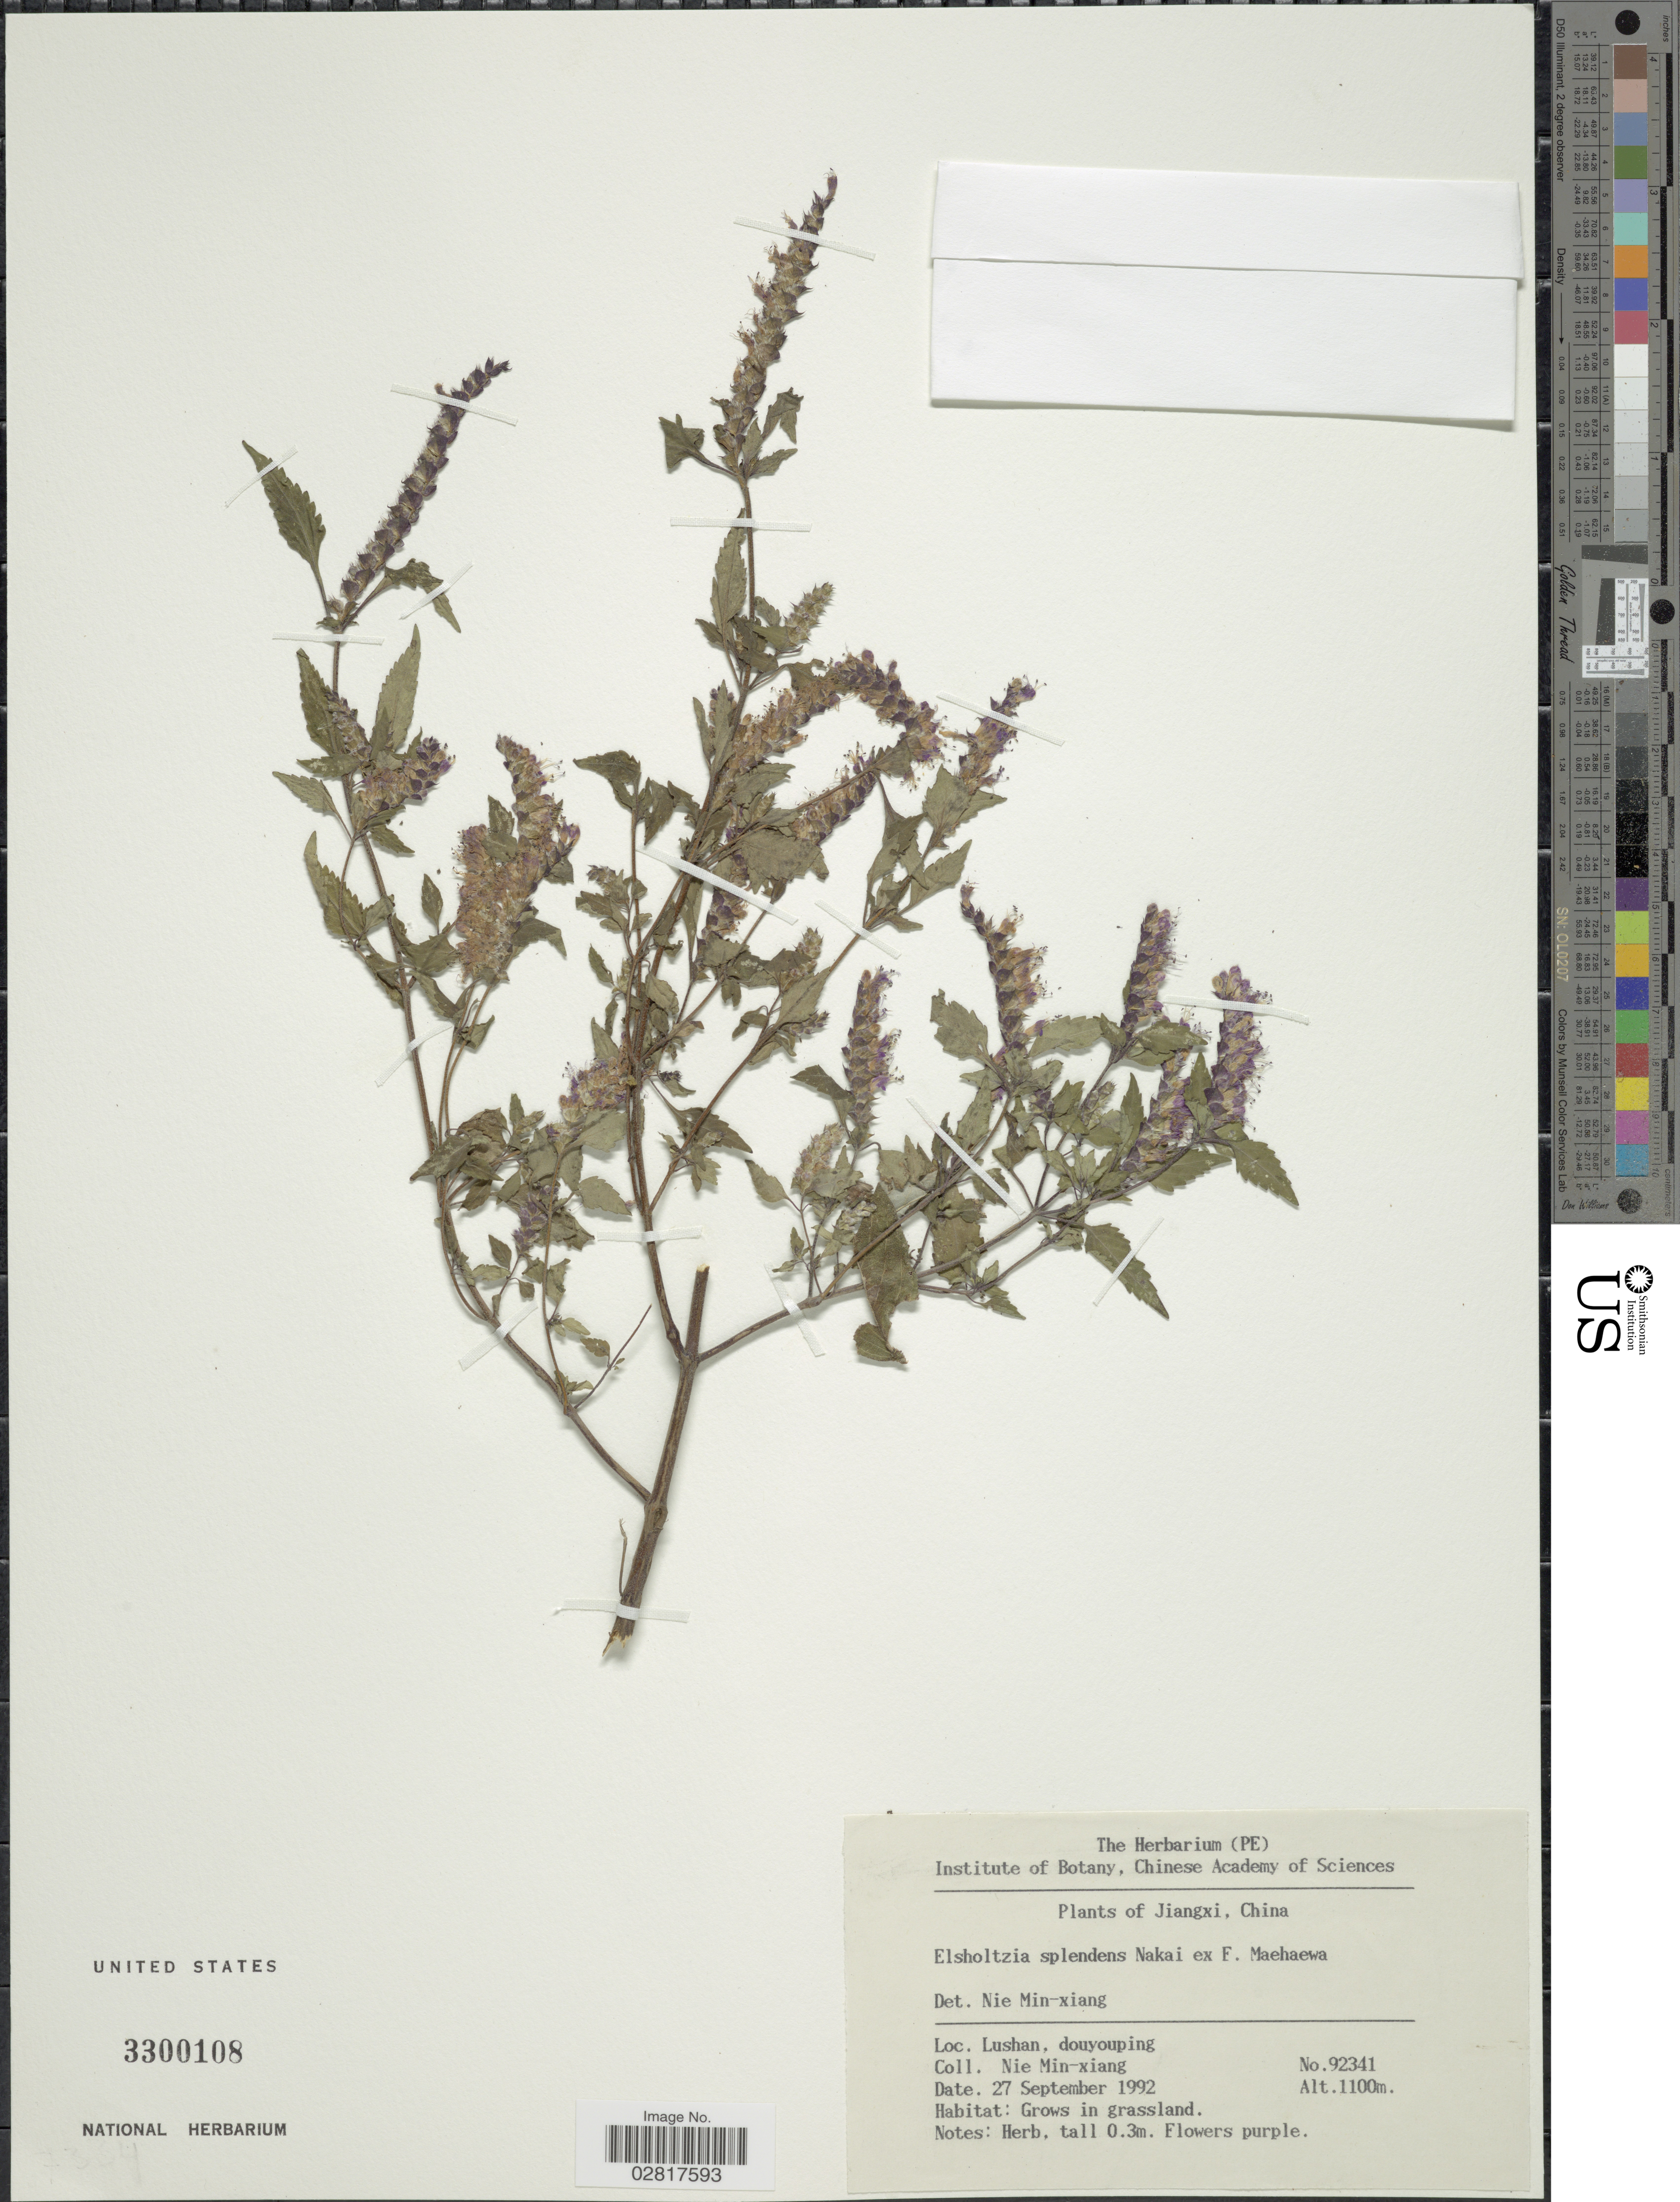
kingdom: Plantae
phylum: Tracheophyta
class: Magnoliopsida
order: Lamiales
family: Lamiaceae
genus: Elsholtzia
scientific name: Elsholtzia splendens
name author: Nakai ex F. Maek.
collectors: M. Nie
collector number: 92341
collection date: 1922-09-27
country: China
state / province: Jiangxi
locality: Lushan, douyouping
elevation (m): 1100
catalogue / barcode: US 3300108